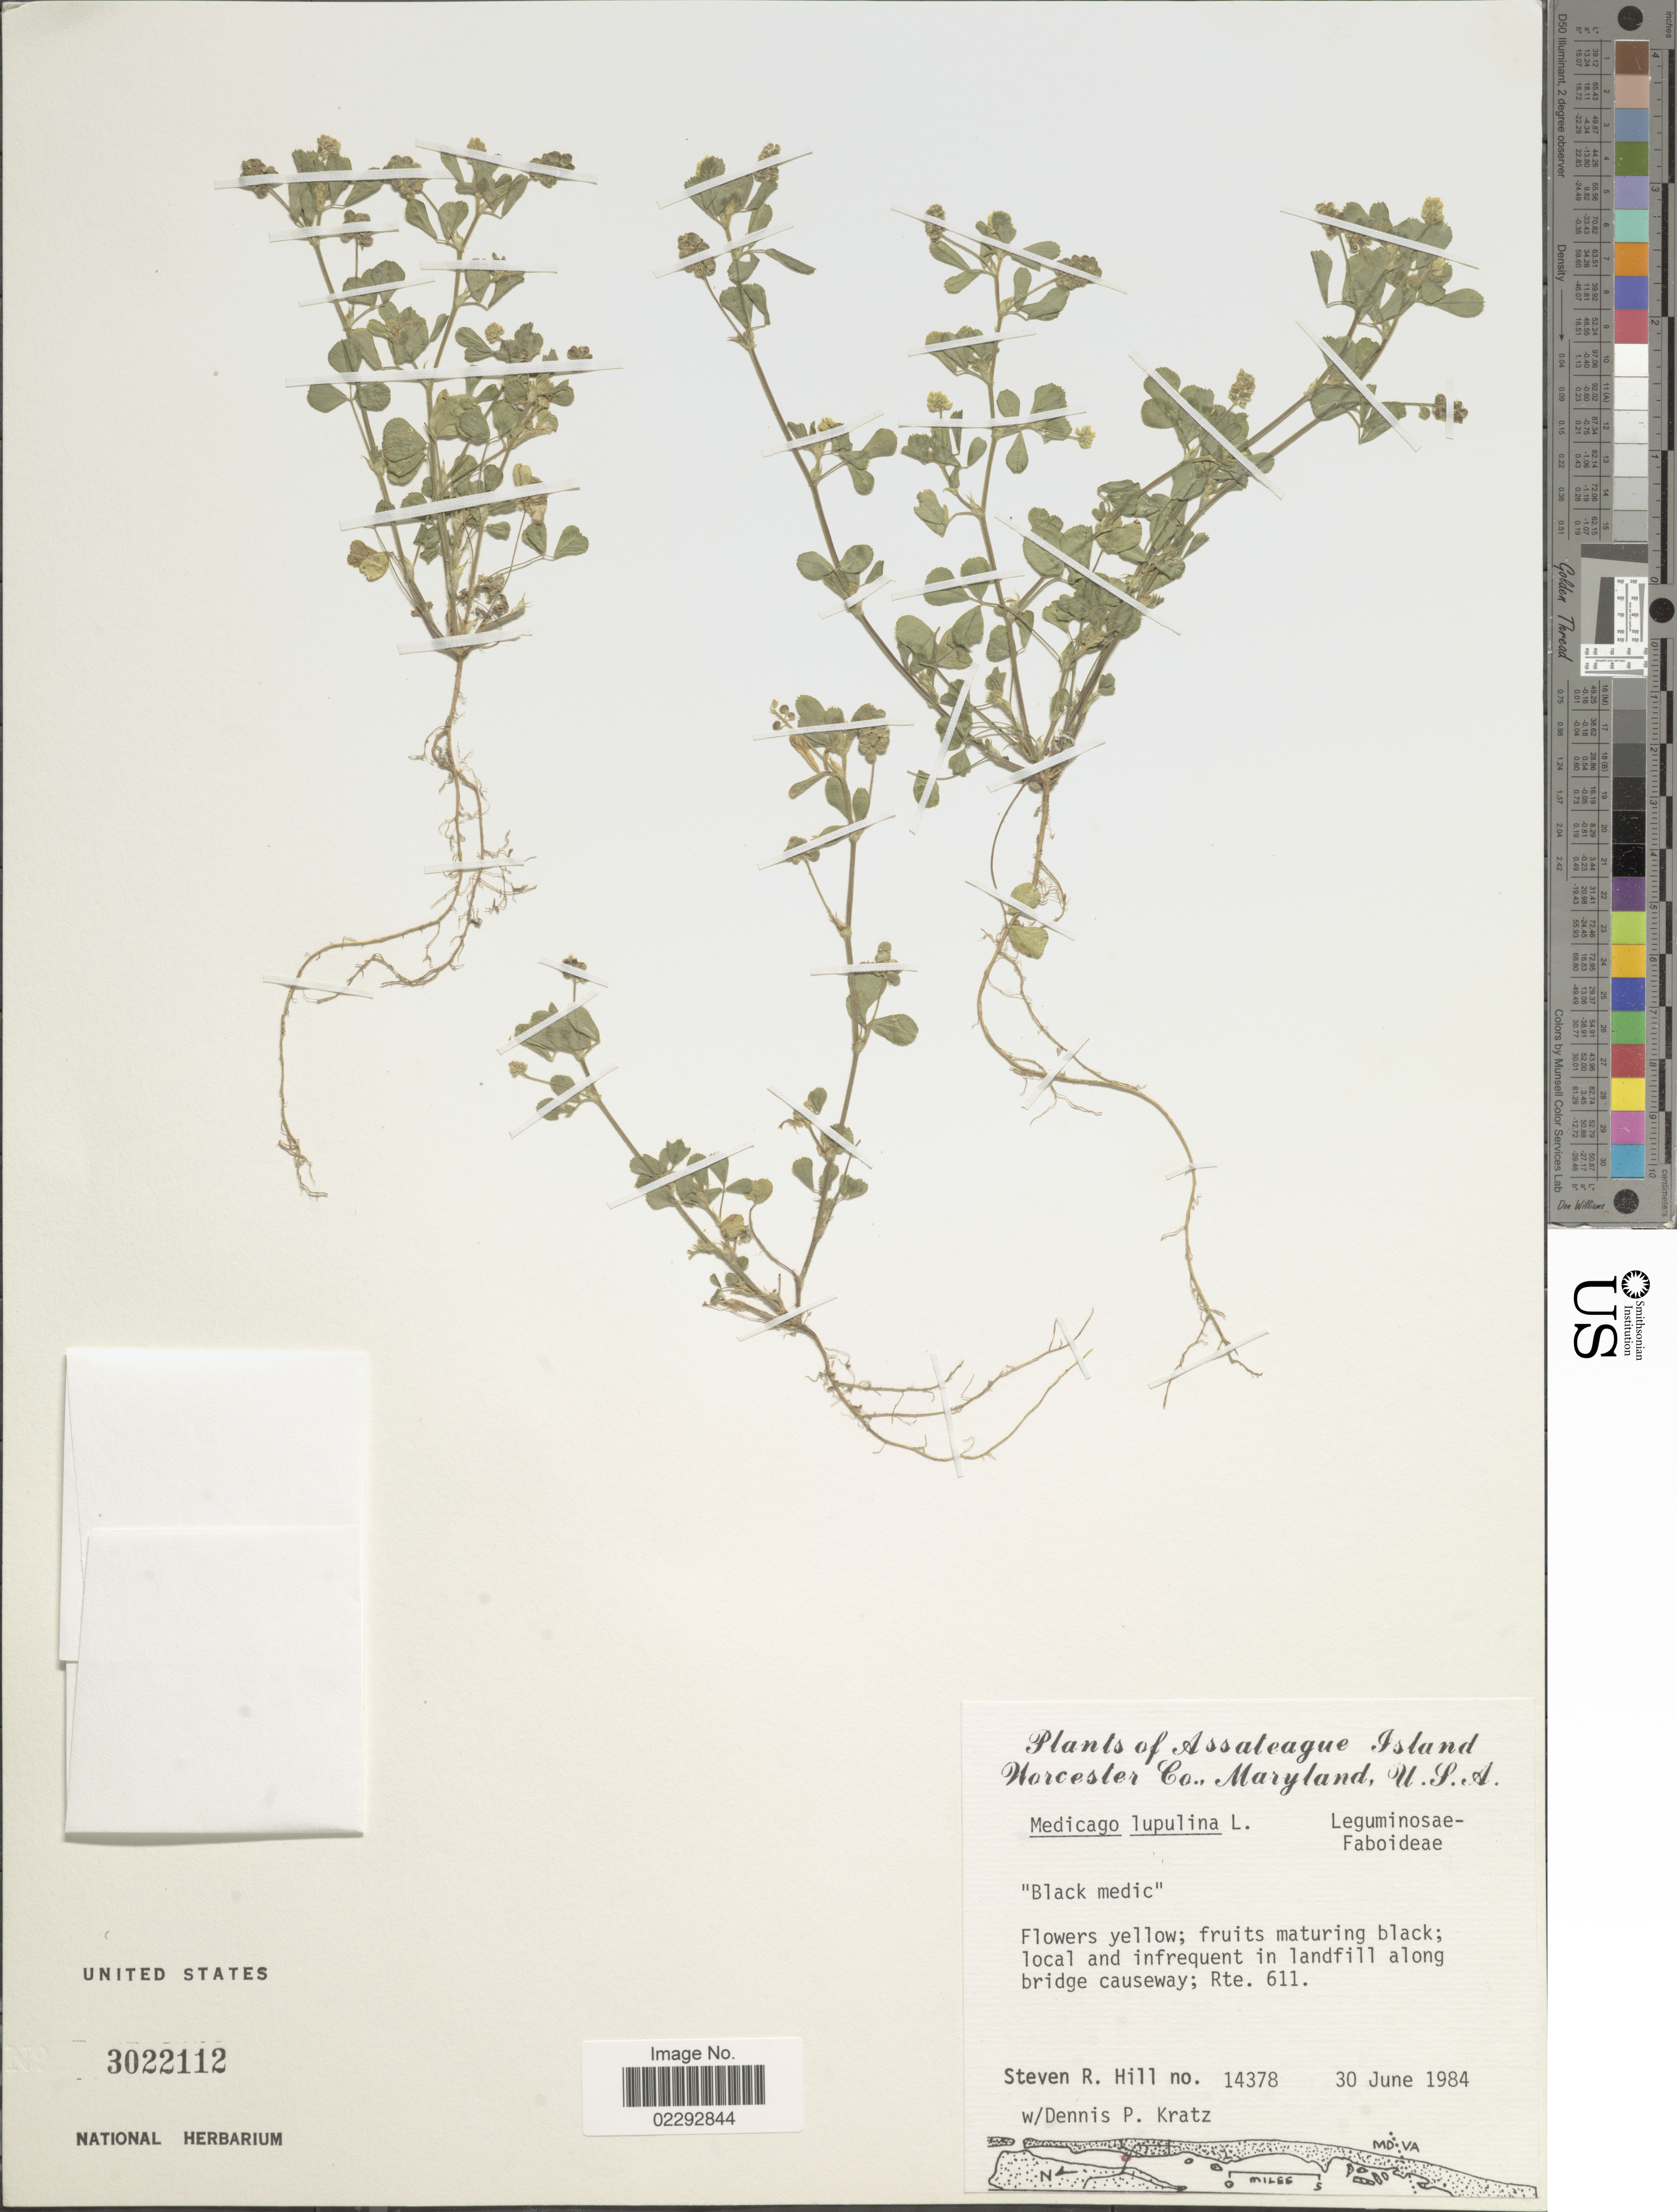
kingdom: Plantae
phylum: Tracheophyta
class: Magnoliopsida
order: Fabales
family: Fabaceae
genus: Medicago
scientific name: Medicago lupulina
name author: L.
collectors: S. Hill & D. Kratz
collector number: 14378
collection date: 1984-06-30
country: United States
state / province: Maryland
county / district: Worcester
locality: Assteague Island, Worcester Co., Maryland, U.S.A. local and infrequent in landfill along bridge causeway; Rte. 611.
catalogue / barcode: US 3022112